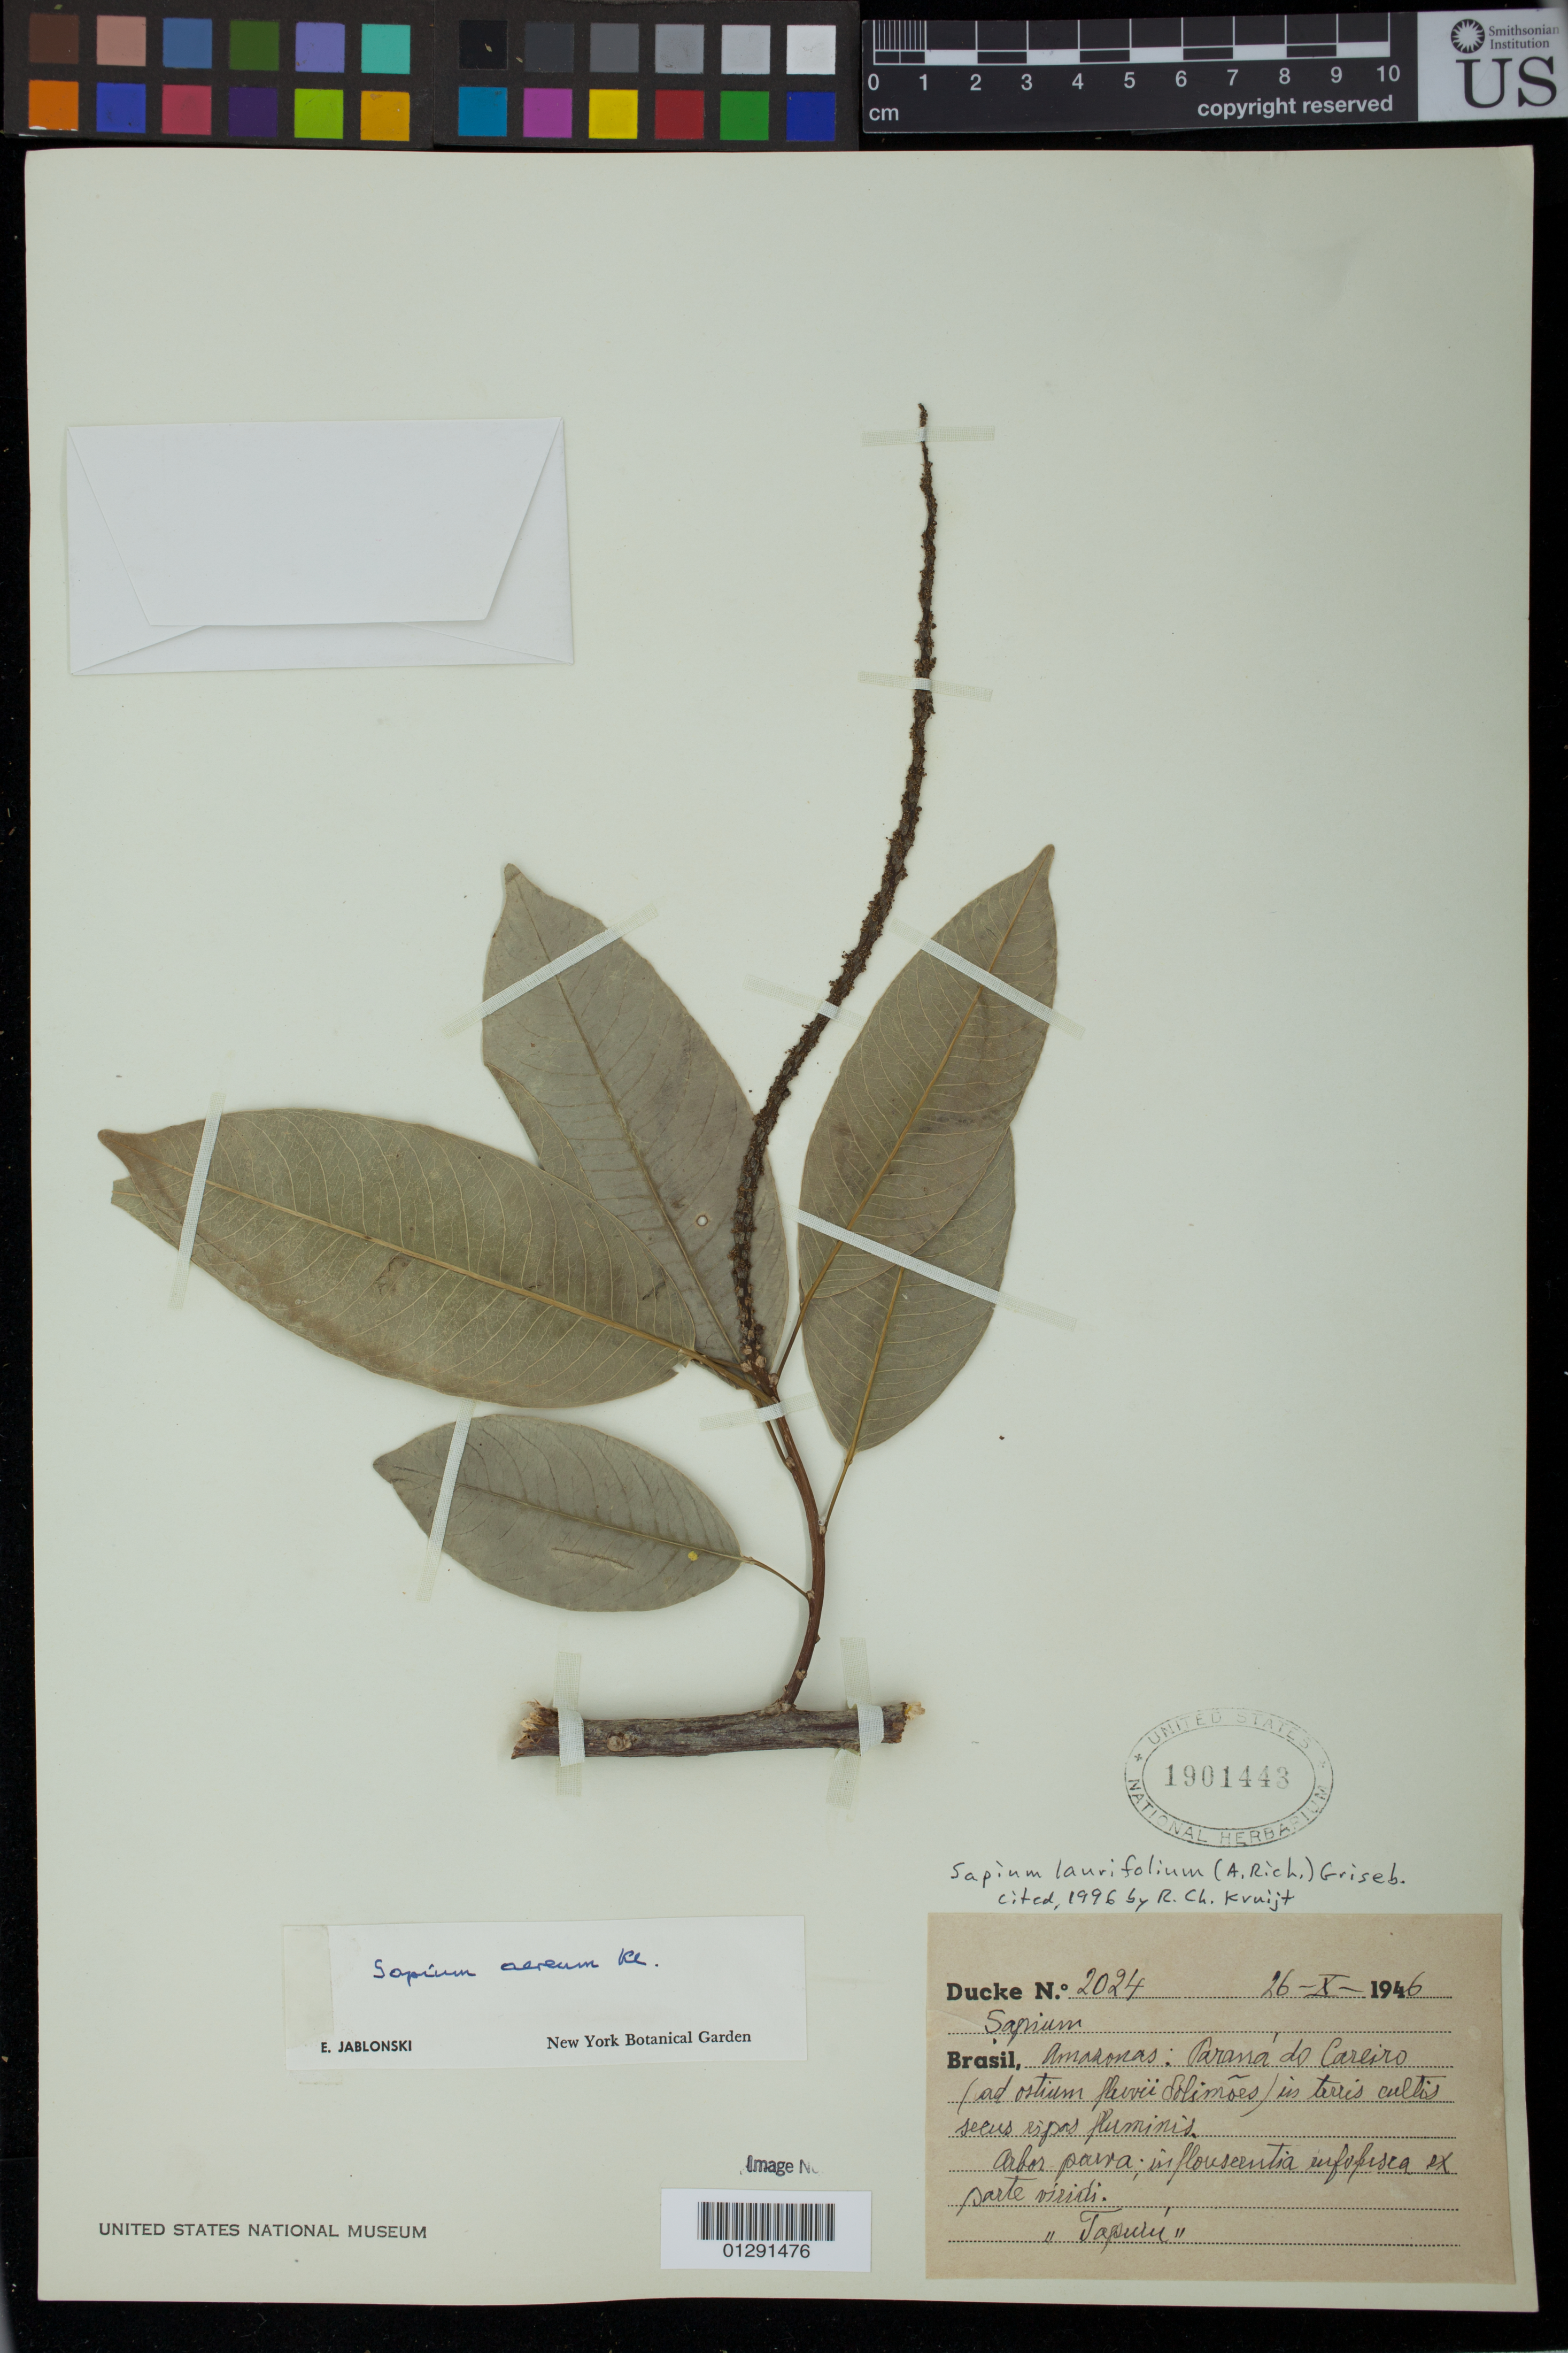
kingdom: Plantae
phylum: Tracheophyta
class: Magnoliopsida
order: Malpighiales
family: Euphorbiaceae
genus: Sapium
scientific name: Sapium lauriflorum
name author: (A. Rich.) Griseb.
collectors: A. Ducke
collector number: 2024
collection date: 1946-10-26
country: Brazil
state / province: Amazonas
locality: Parana do Careiro (ad ostium fluvii Solimoes)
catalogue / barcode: US 1901443